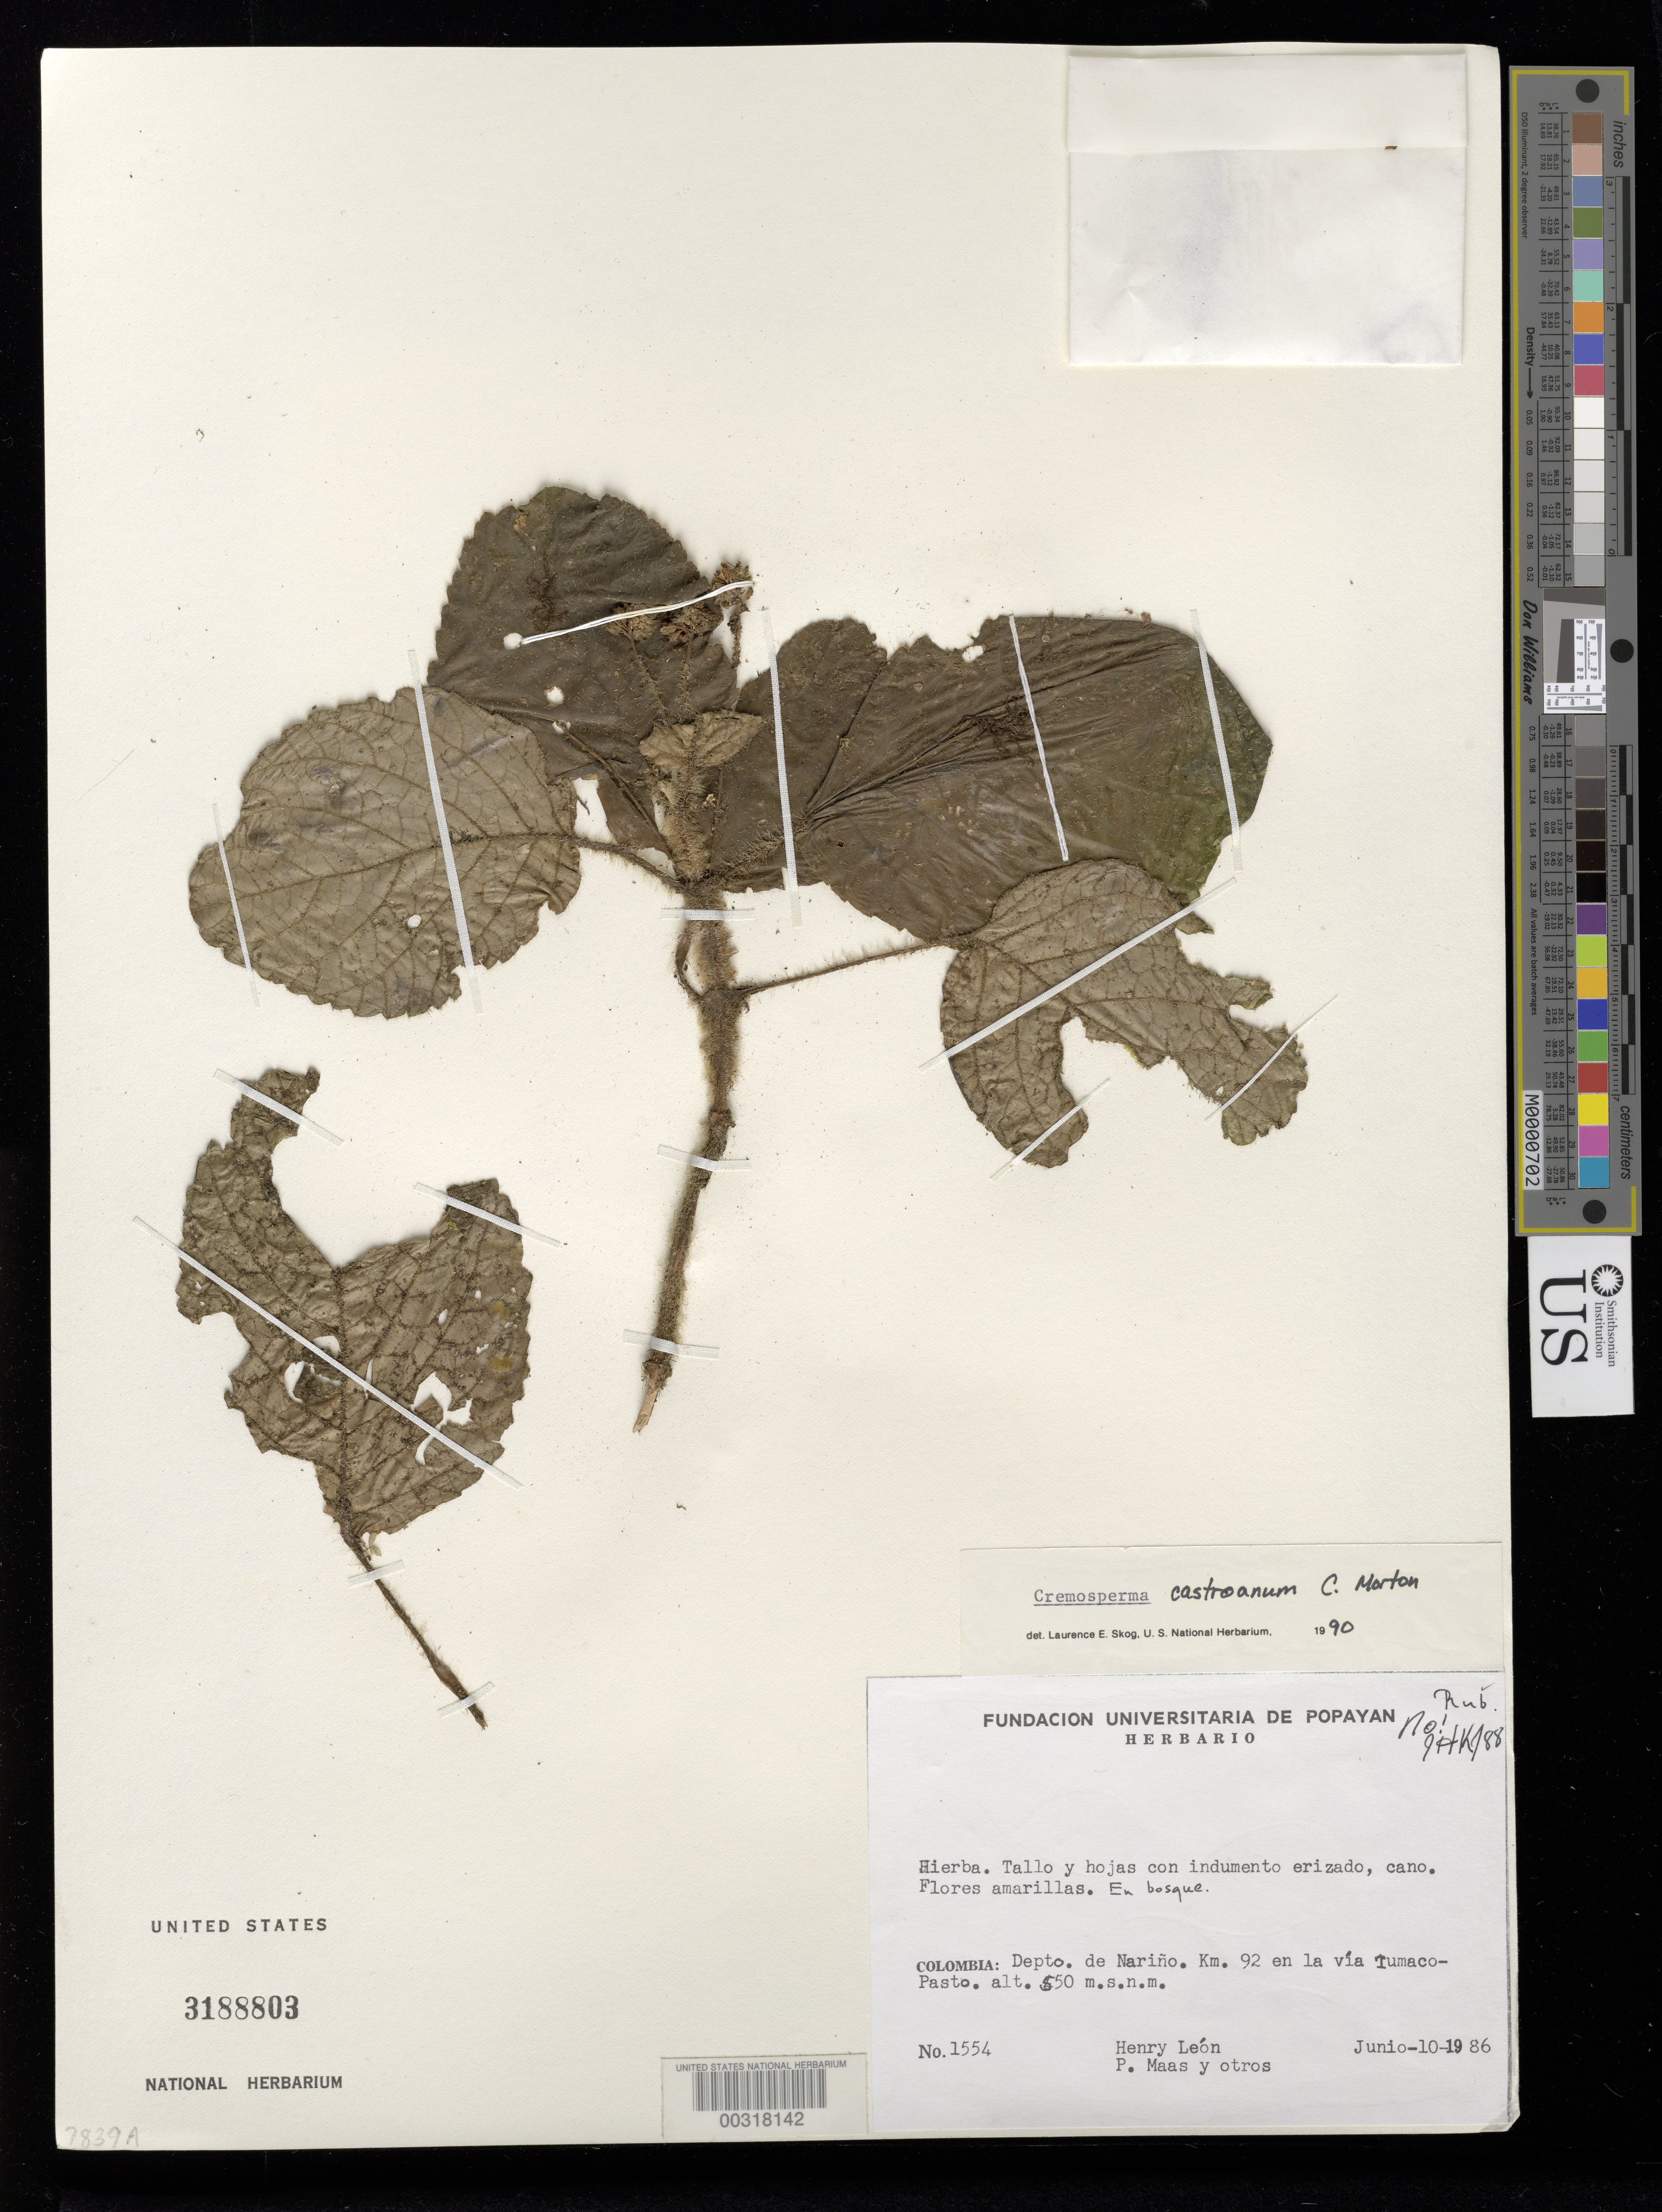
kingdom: Plantae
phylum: Tracheophyta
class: Magnoliopsida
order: Lamiales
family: Gesneriaceae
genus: Cremosperma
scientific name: Cremosperma castroanum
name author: C.V. Morton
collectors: H. León, P. Maas & et al.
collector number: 1554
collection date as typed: Jun 1986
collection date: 1986-06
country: Colombia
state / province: Nariño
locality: Km 92 on the Tumaco-Pasto road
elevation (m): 550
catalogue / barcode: US 3188803